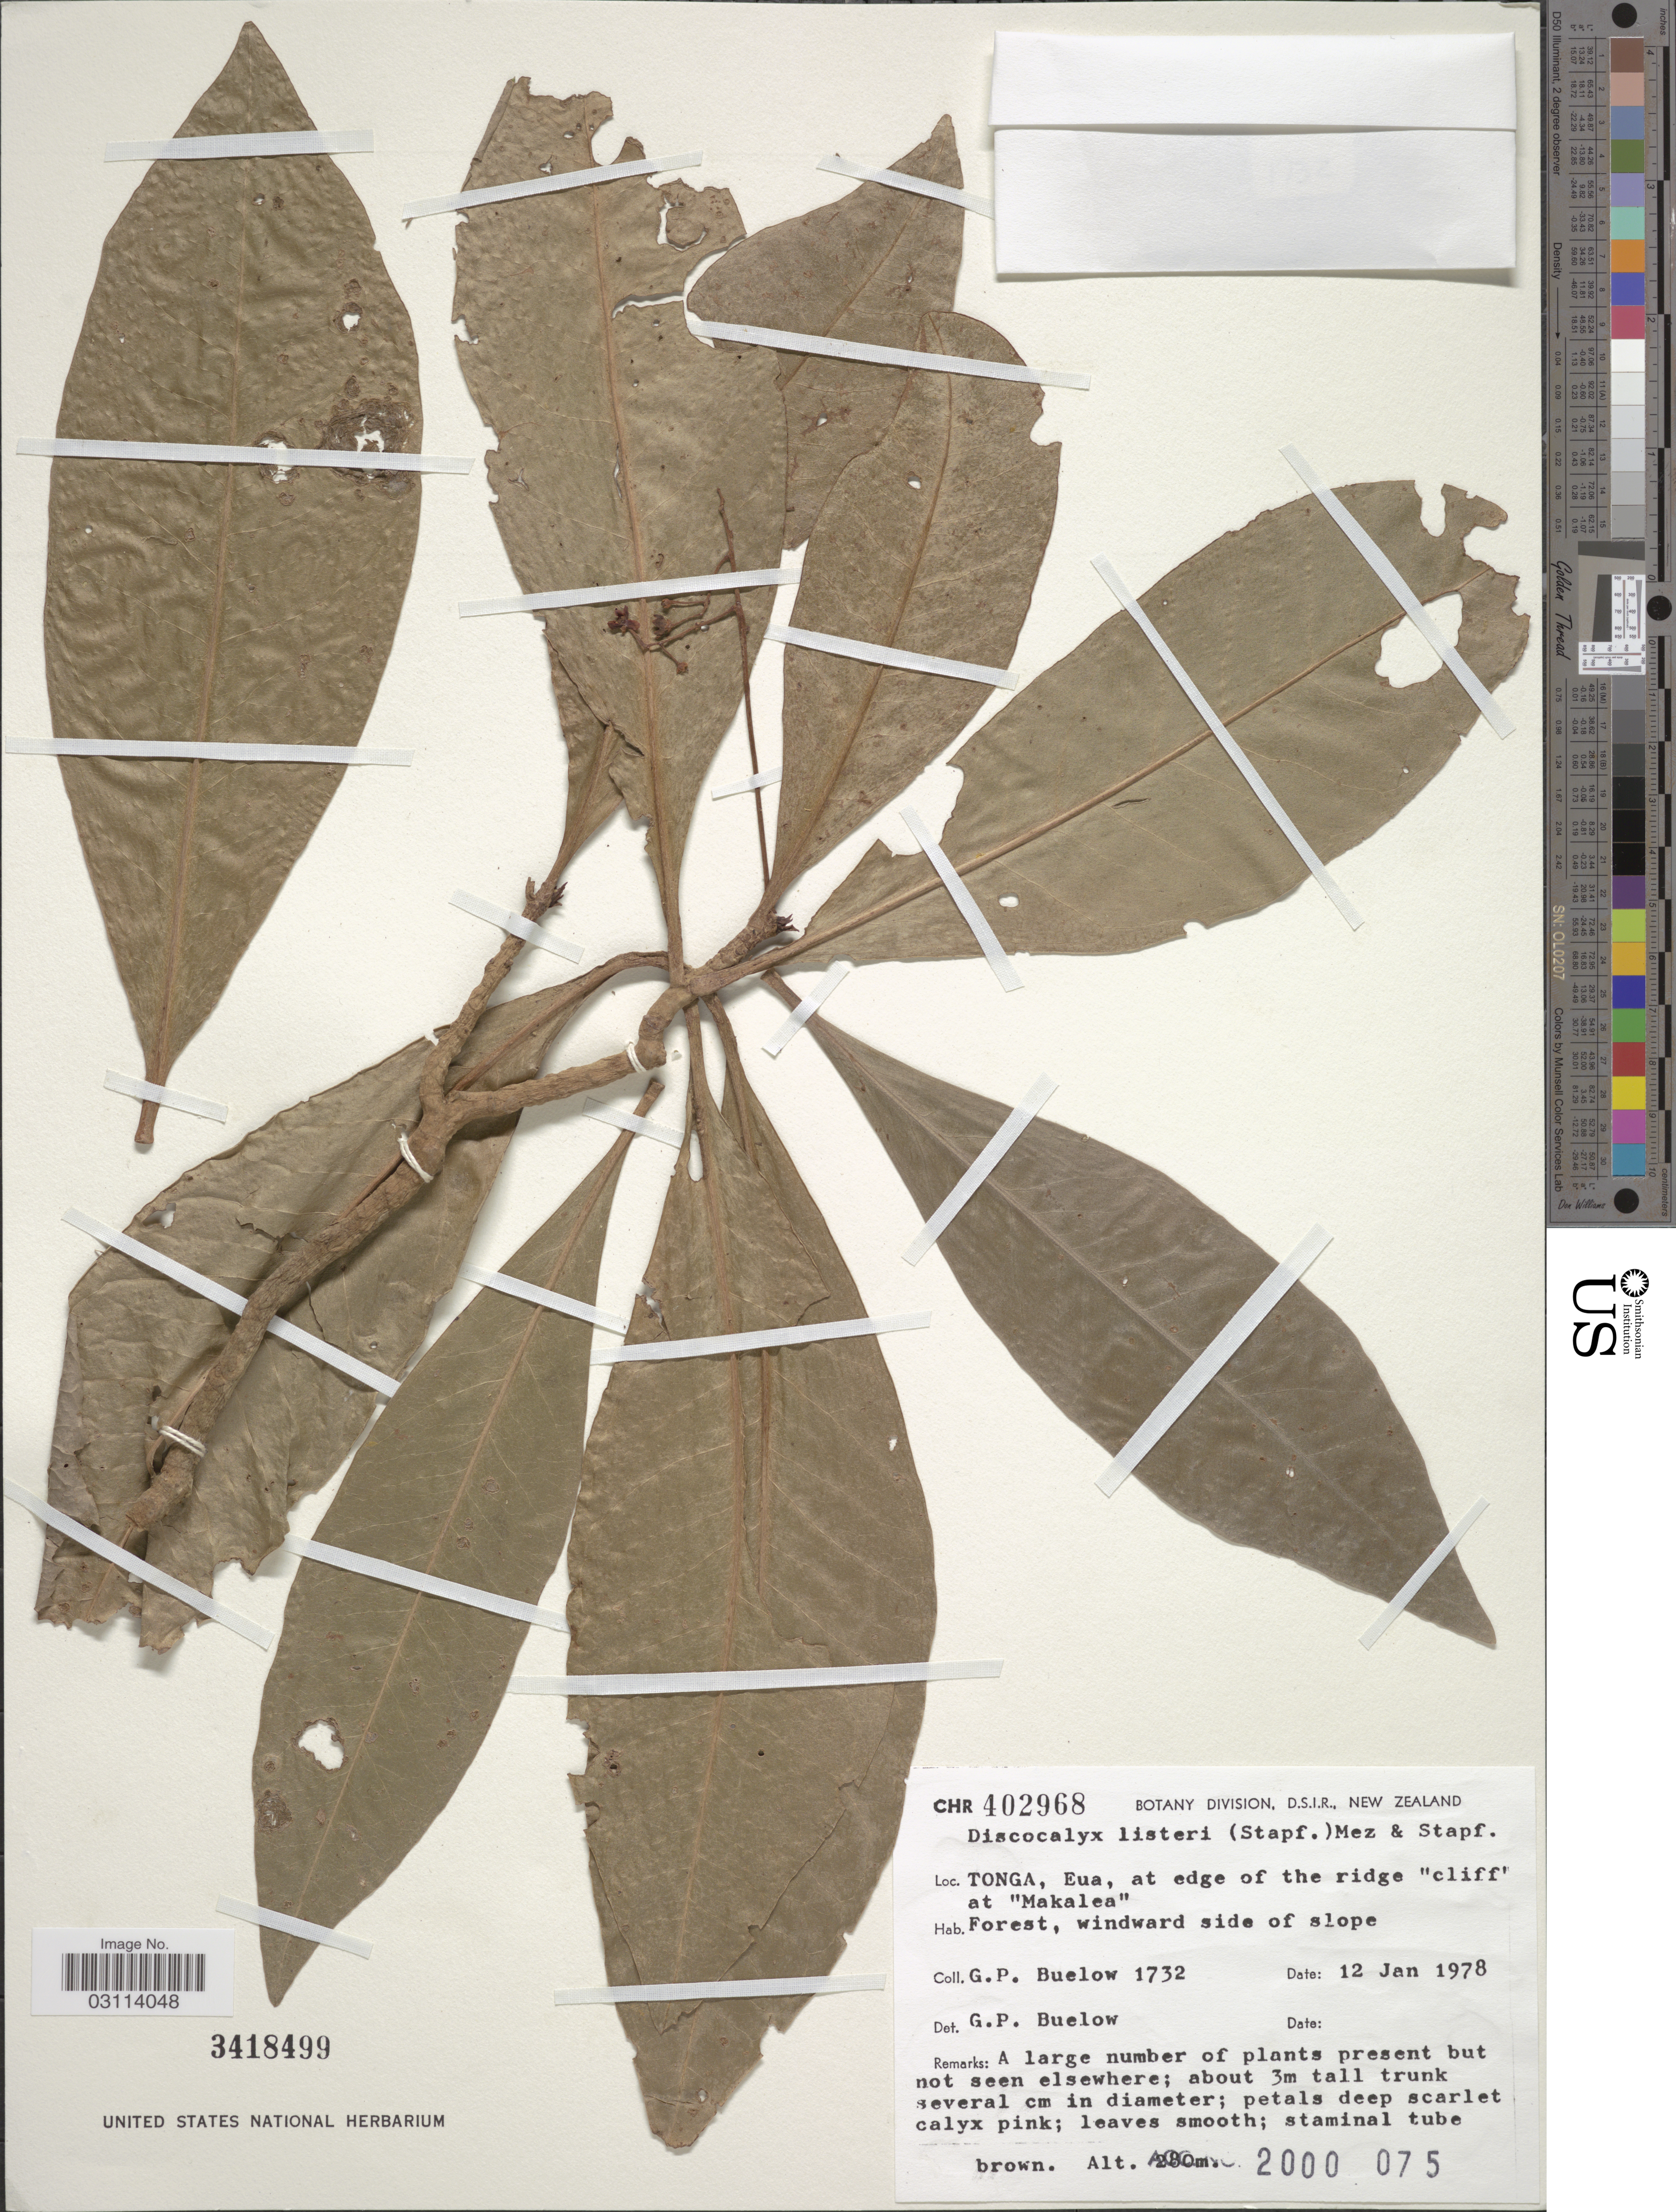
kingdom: Plantae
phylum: Tracheophyta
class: Magnoliopsida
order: Ericales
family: Primulaceae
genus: Discocalyx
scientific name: Discocalyx listeri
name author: (Stapf) Mez & Stapf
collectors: G. Buelow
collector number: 1732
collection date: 1978-01-12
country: Tonga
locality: Eua, at edge of the ridge "cliff" at "Makalea".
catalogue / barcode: US 3418499